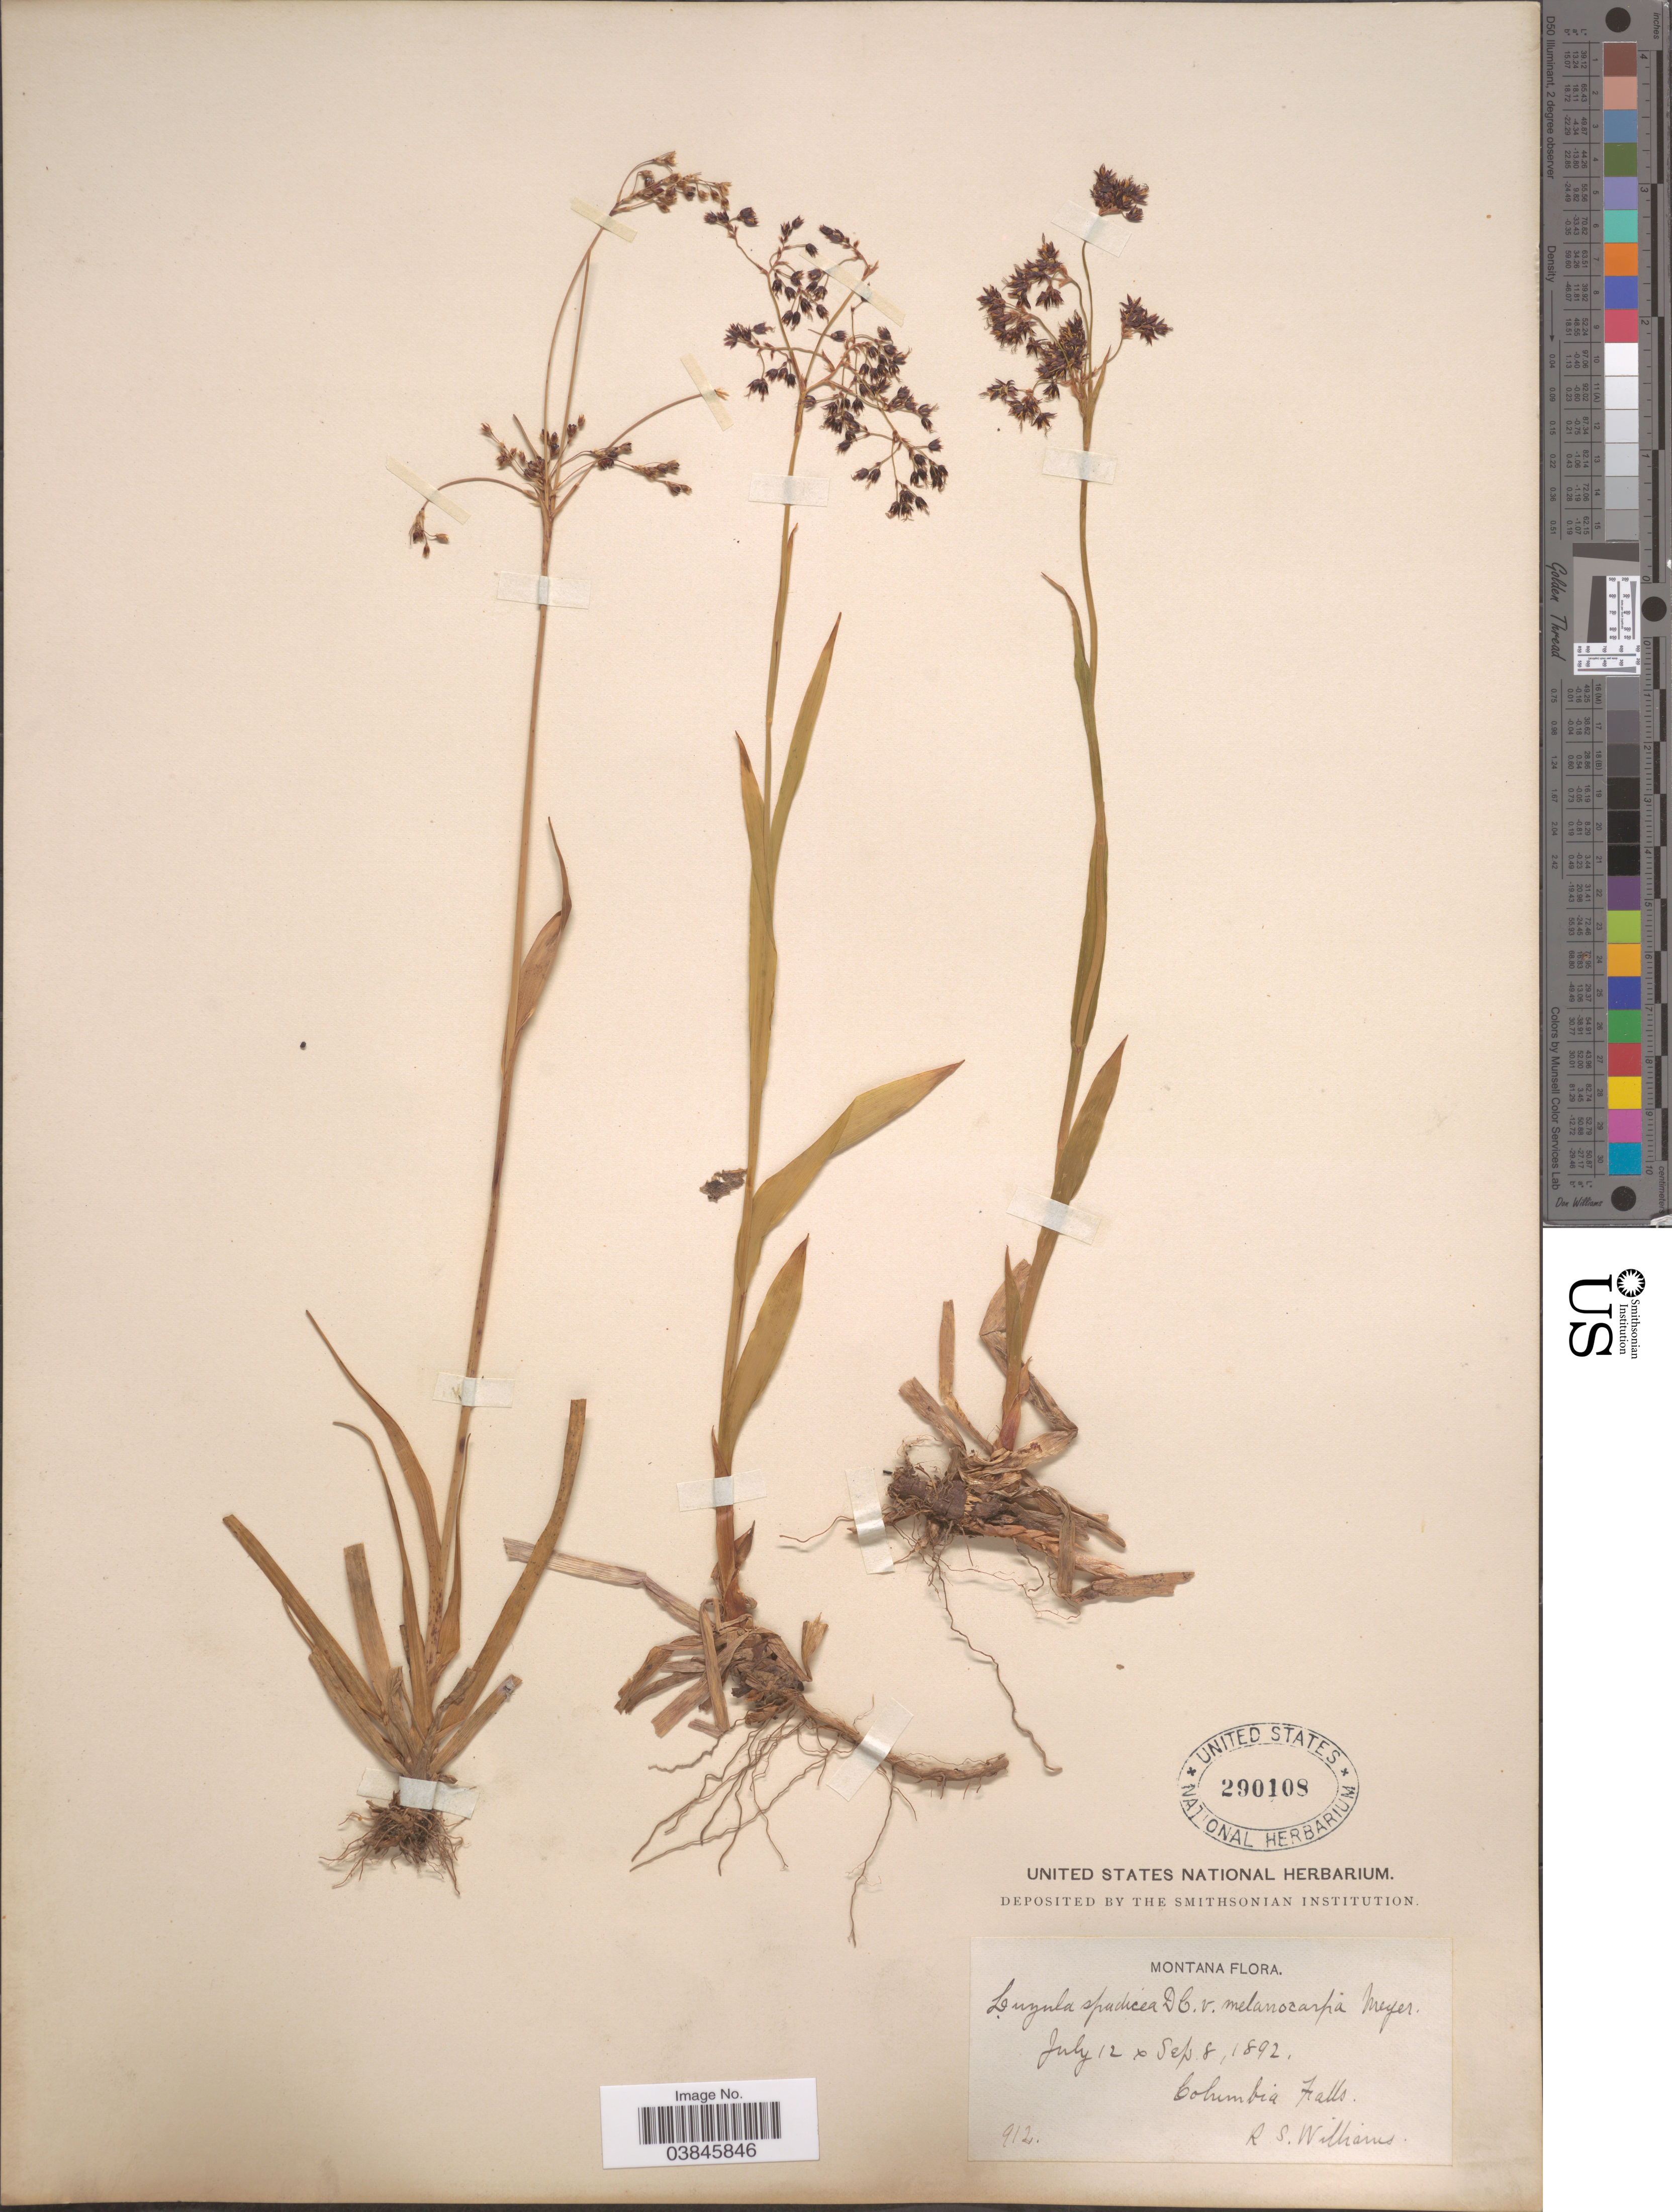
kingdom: Plantae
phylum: Tracheophyta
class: Liliopsida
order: Poales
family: Juncaceae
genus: Luzula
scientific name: Luzula glabrata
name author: (Hoppe) Desv.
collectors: R. S. Williams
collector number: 912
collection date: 1892-07-12/1892-09-08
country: United States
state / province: Montana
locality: Columbia Falls.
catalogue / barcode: US 290108